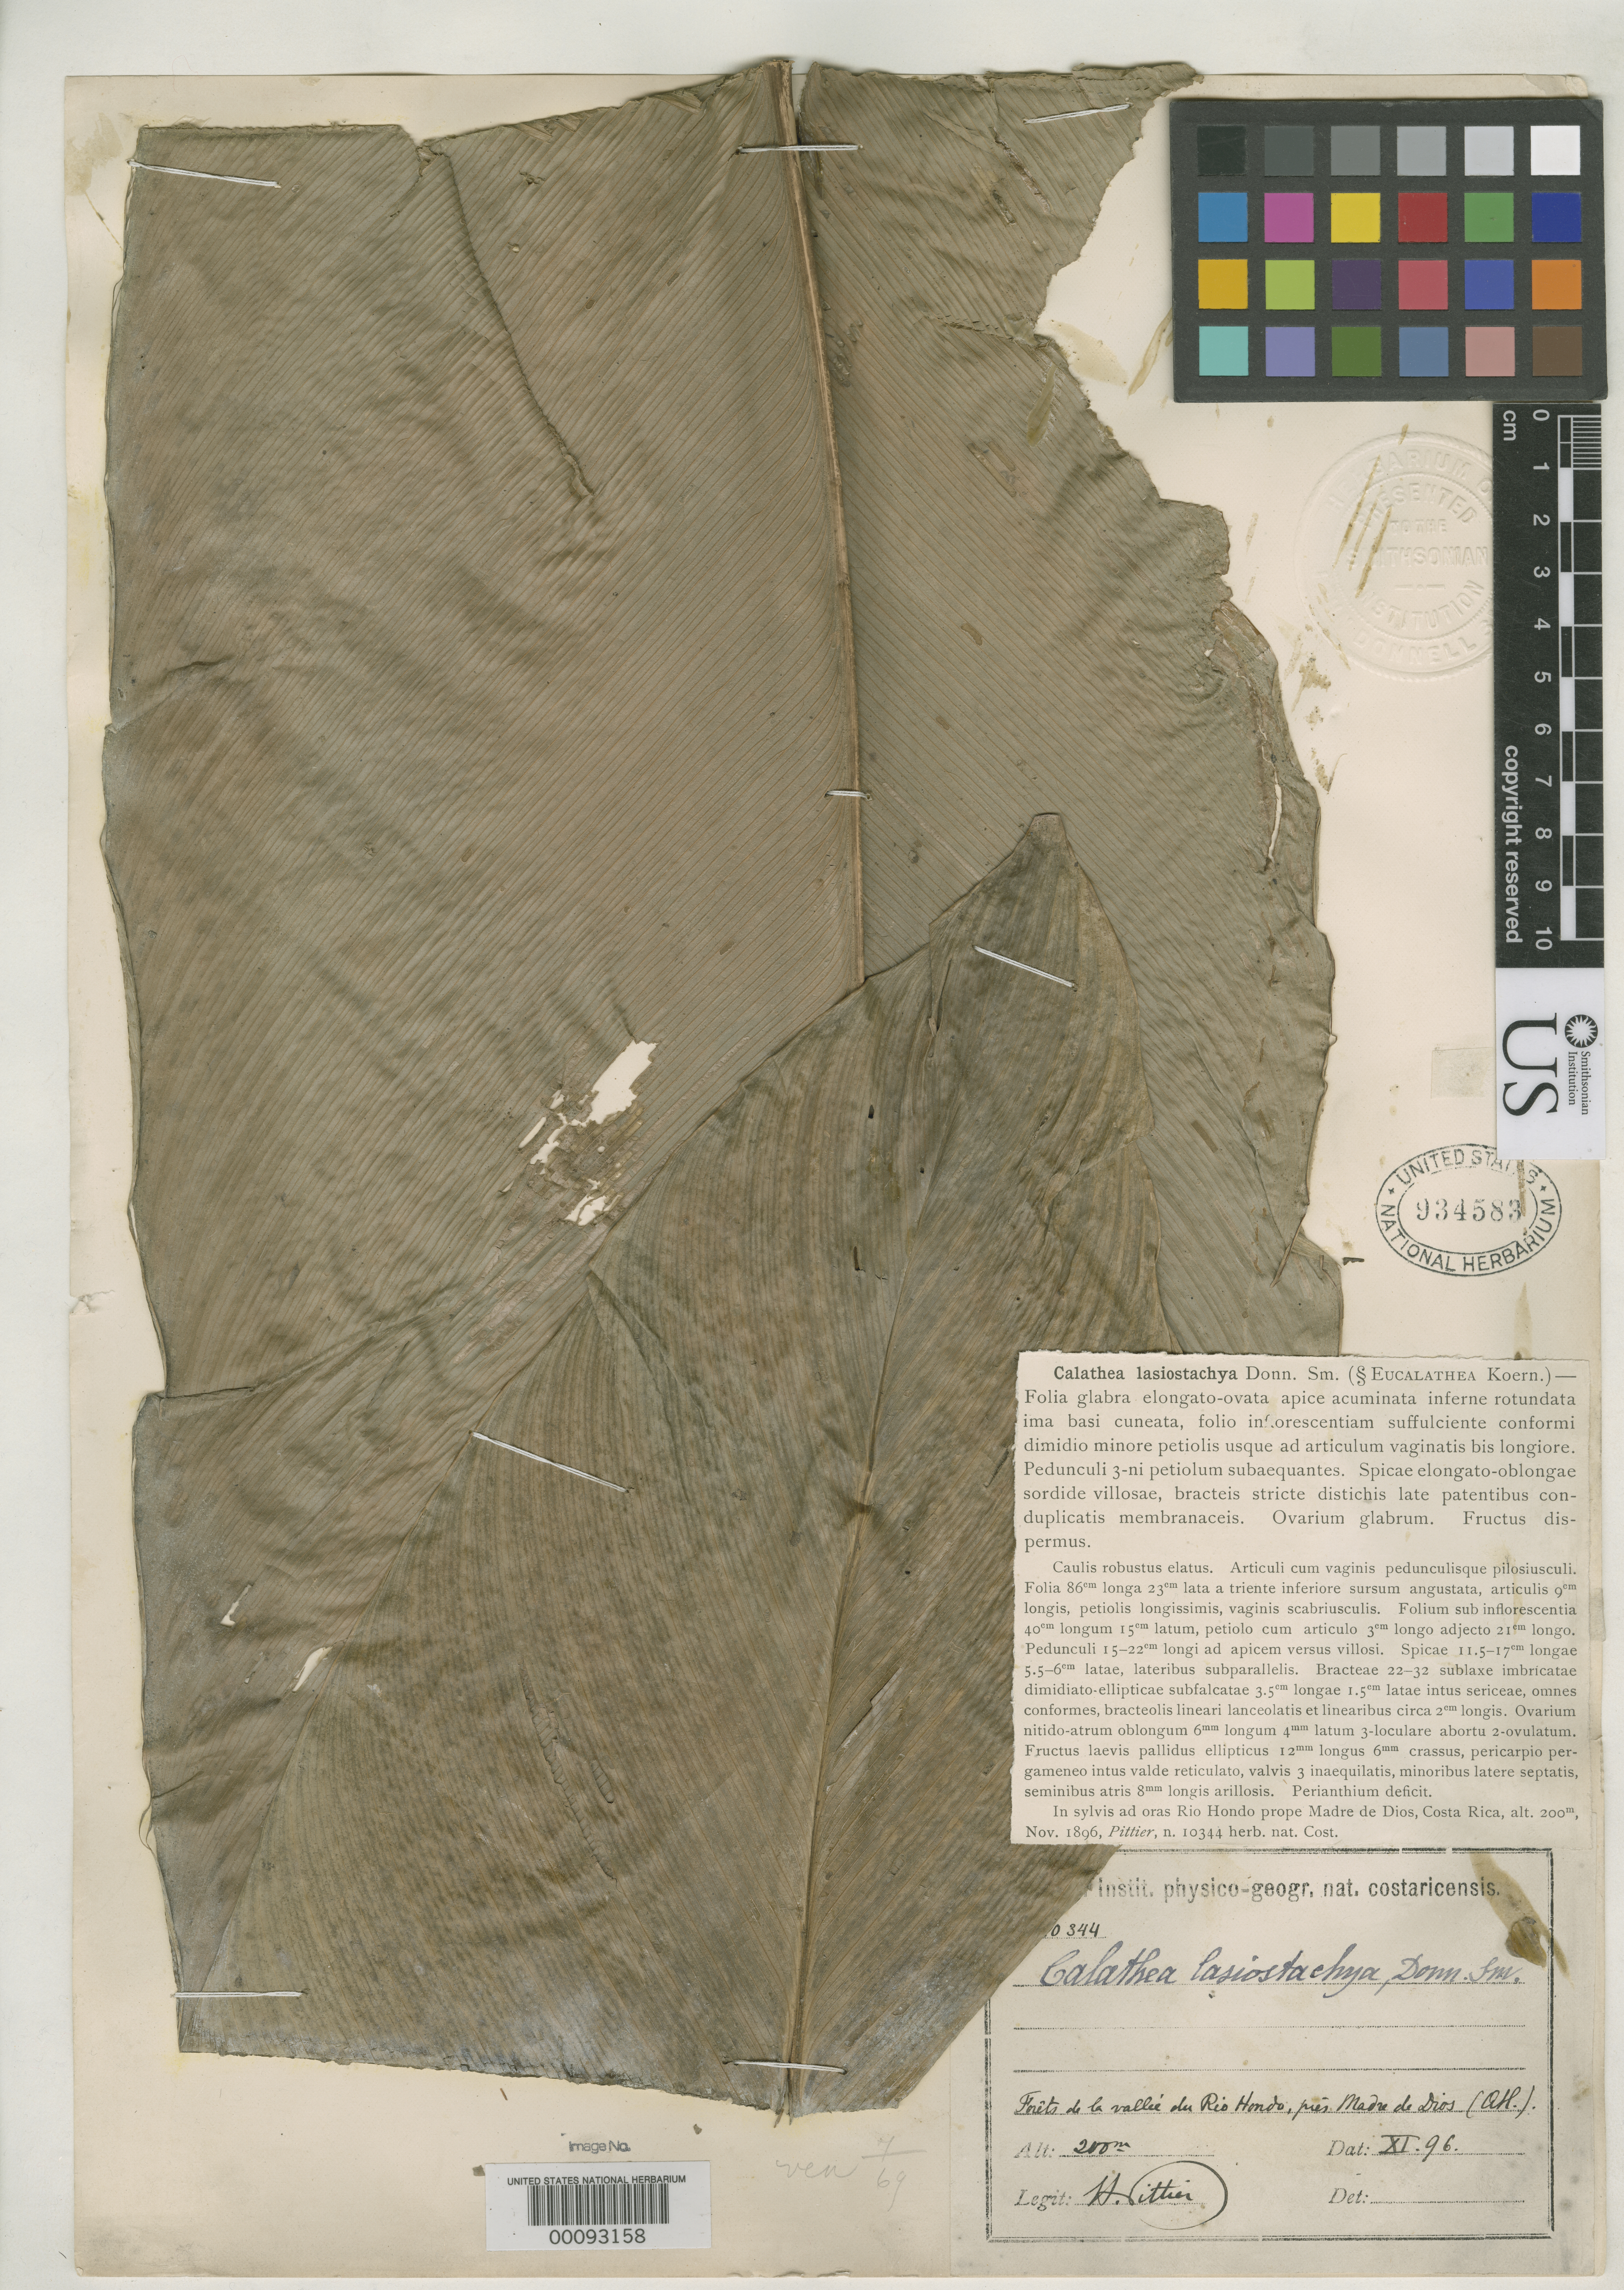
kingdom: Plantae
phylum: Tracheophyta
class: Liliopsida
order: Zingiberales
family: Marantaceae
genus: Calathea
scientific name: Calathea lasiostachya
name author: Donn. Sm.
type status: Isotype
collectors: H. F. Pittier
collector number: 10344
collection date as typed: Nov 1896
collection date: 1896-11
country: Costa Rica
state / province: Limón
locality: Rio Hondo, Madre de Dios.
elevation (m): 200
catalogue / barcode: US 934583